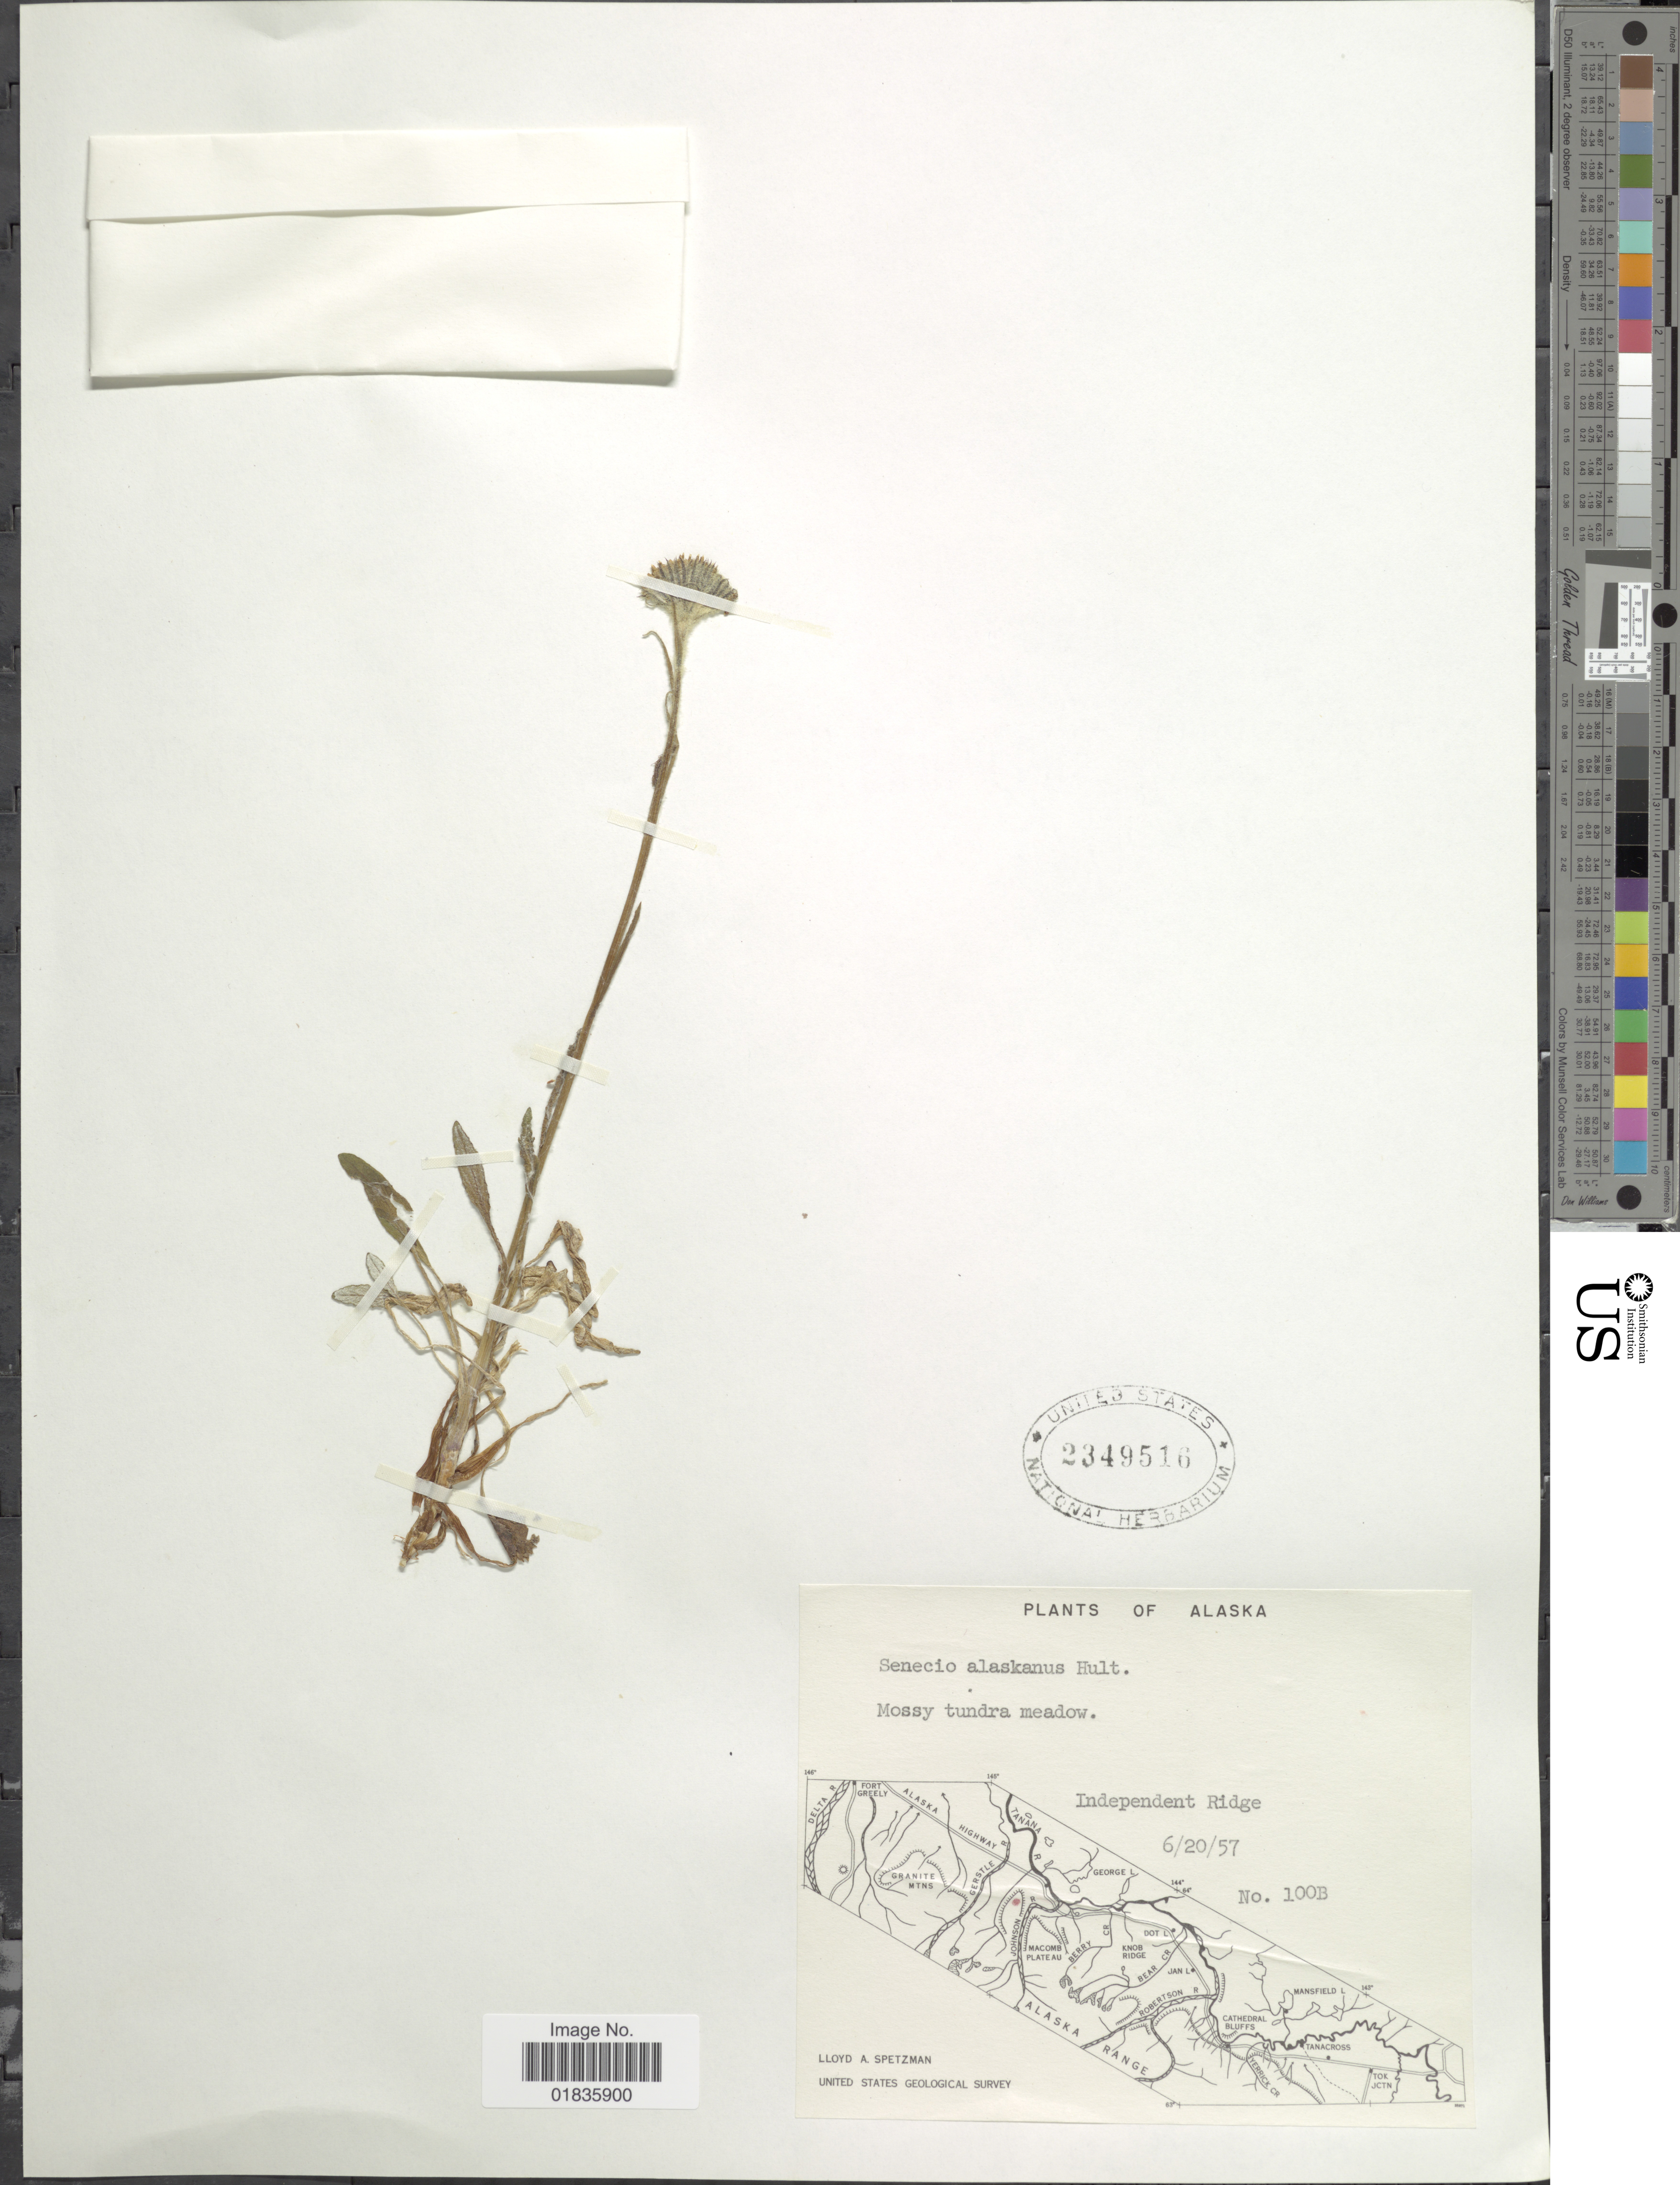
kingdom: Plantae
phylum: Tracheophyta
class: Magnoliopsida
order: Asterales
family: Asteraceae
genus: Tephroseris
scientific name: Tephroseris yukonensis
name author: (A.E. Porsild) Holub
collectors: L. Spetzman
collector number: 100B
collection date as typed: Transcribed d/m/y: 20/6/57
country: United States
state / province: Alaska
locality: Independent Ridge.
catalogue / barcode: US 2349516